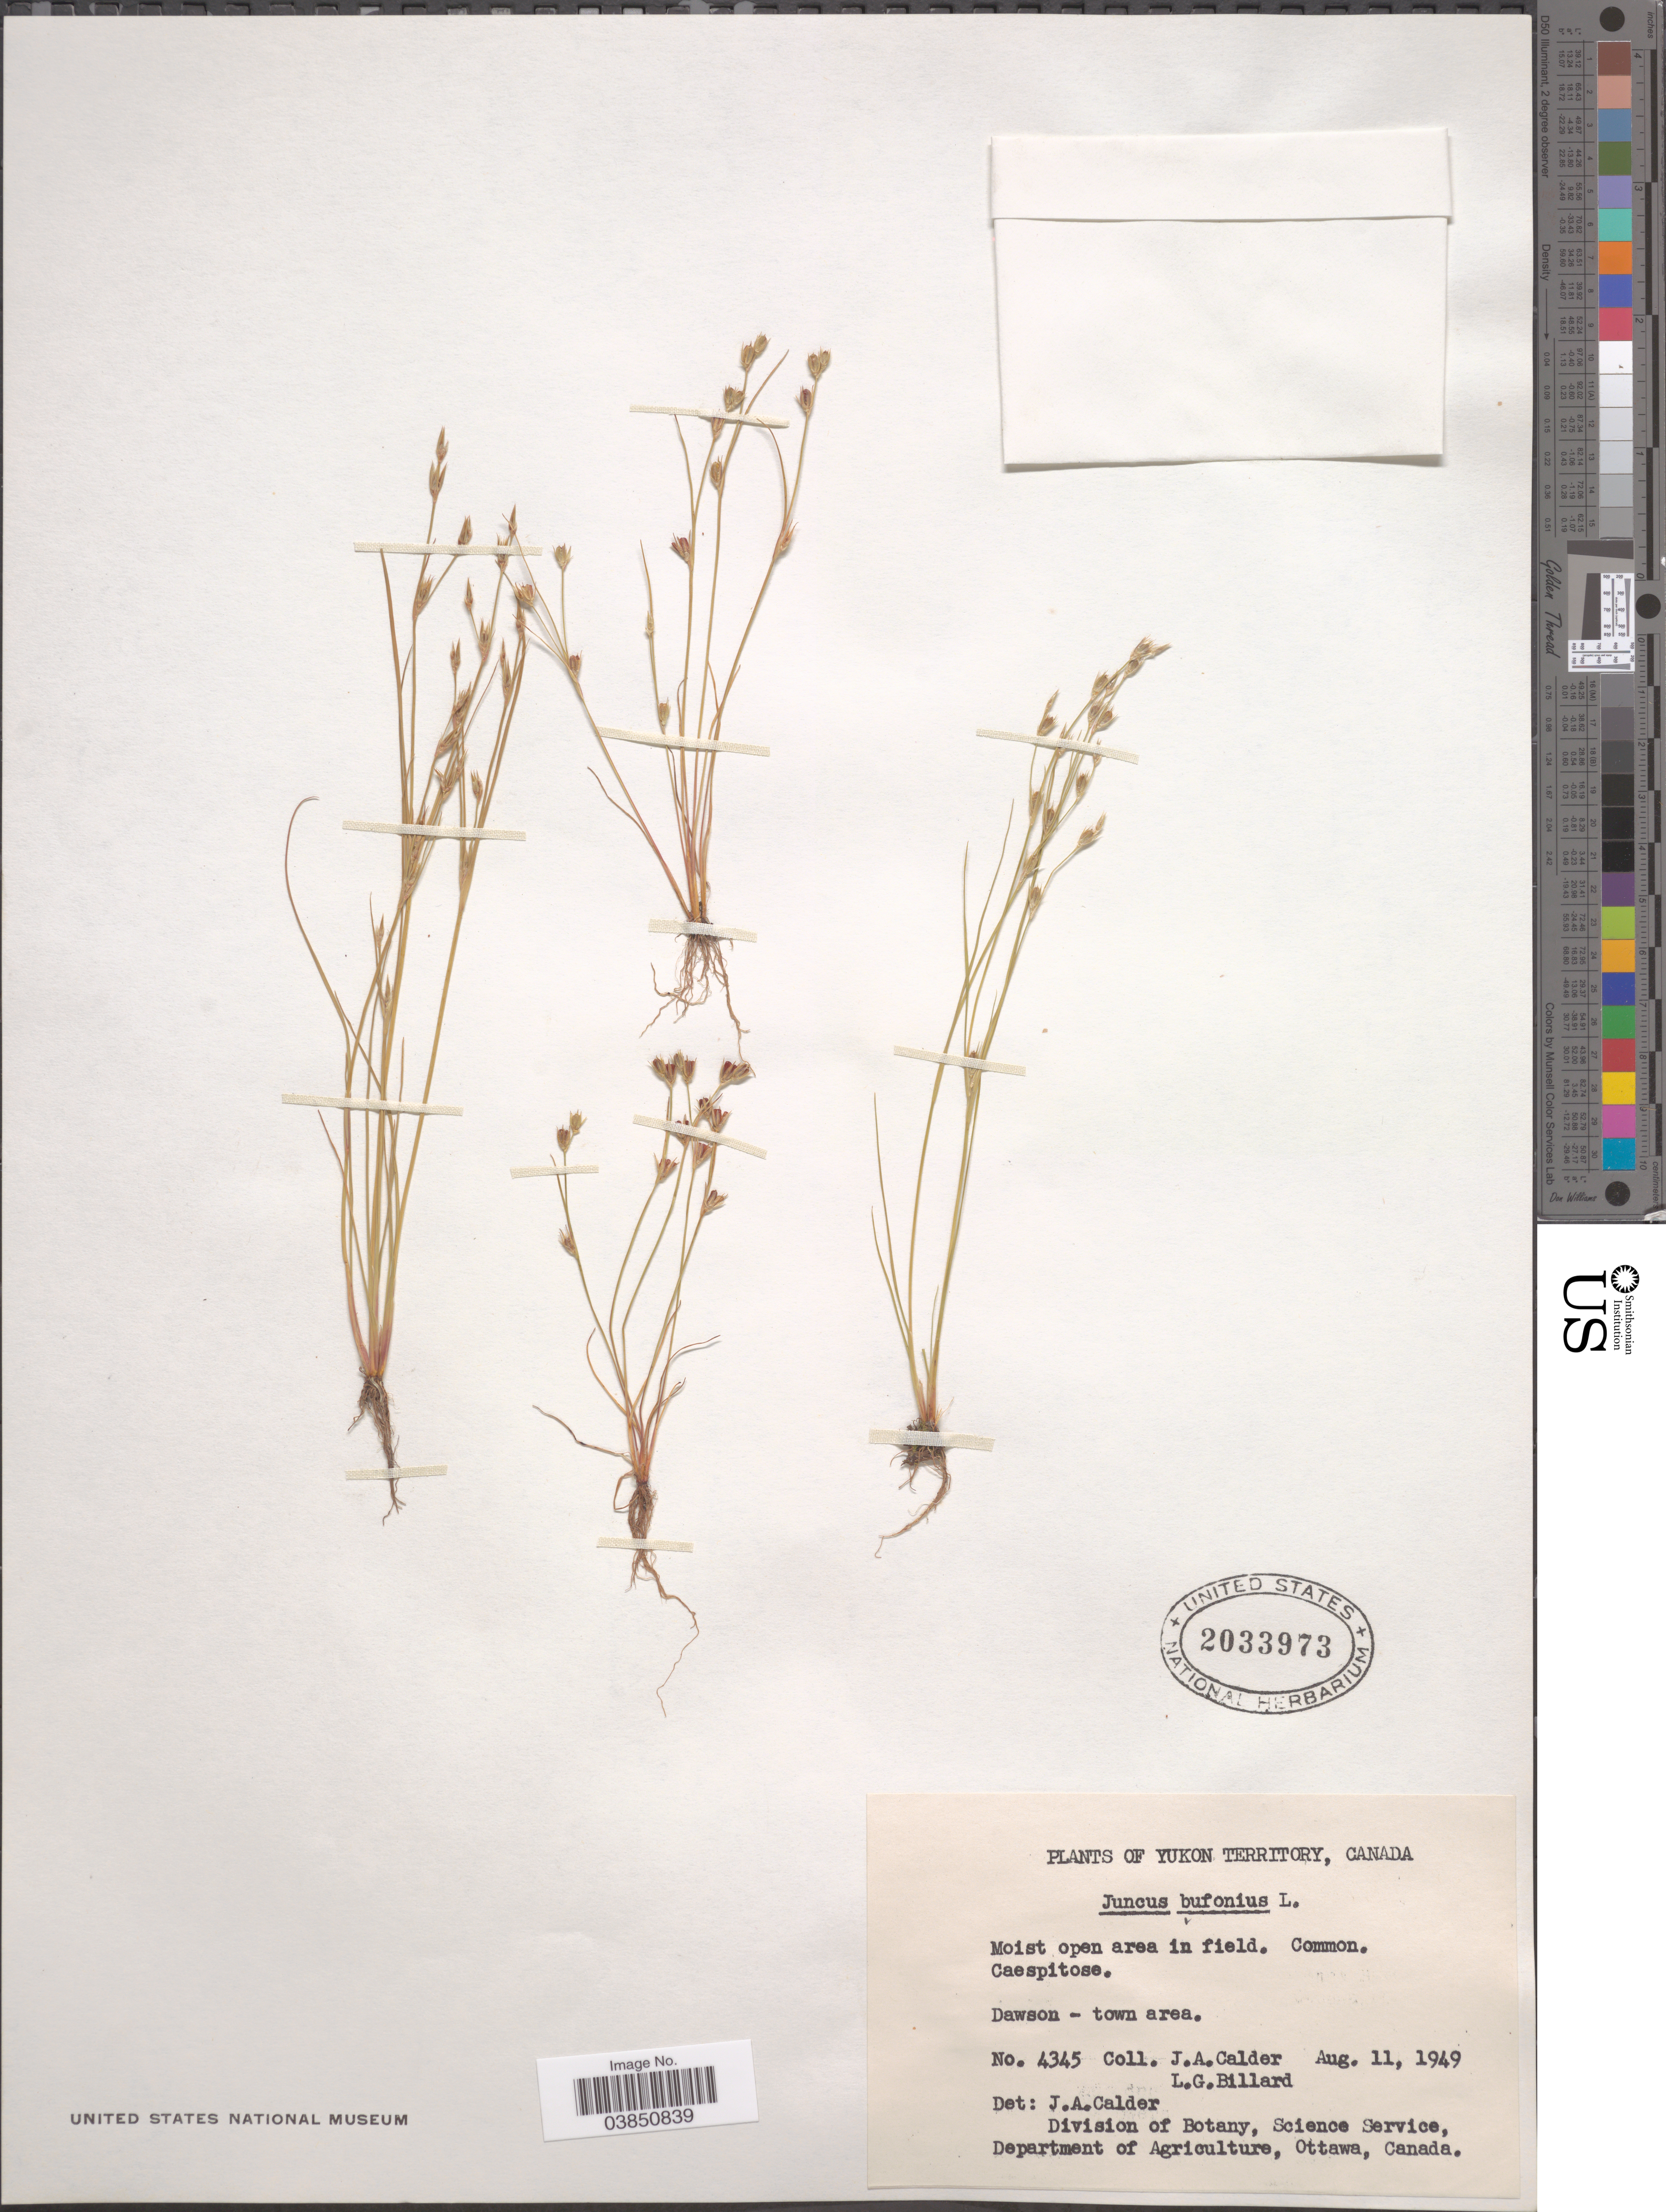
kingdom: Plantae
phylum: Tracheophyta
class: Liliopsida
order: Poales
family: Juncaceae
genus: Juncus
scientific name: Juncus bufonius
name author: L.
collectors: J. A. Calder & L. Billard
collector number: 4345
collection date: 1949-08-11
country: Canada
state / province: Yukon Territory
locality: Dawson town area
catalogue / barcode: US 2033973